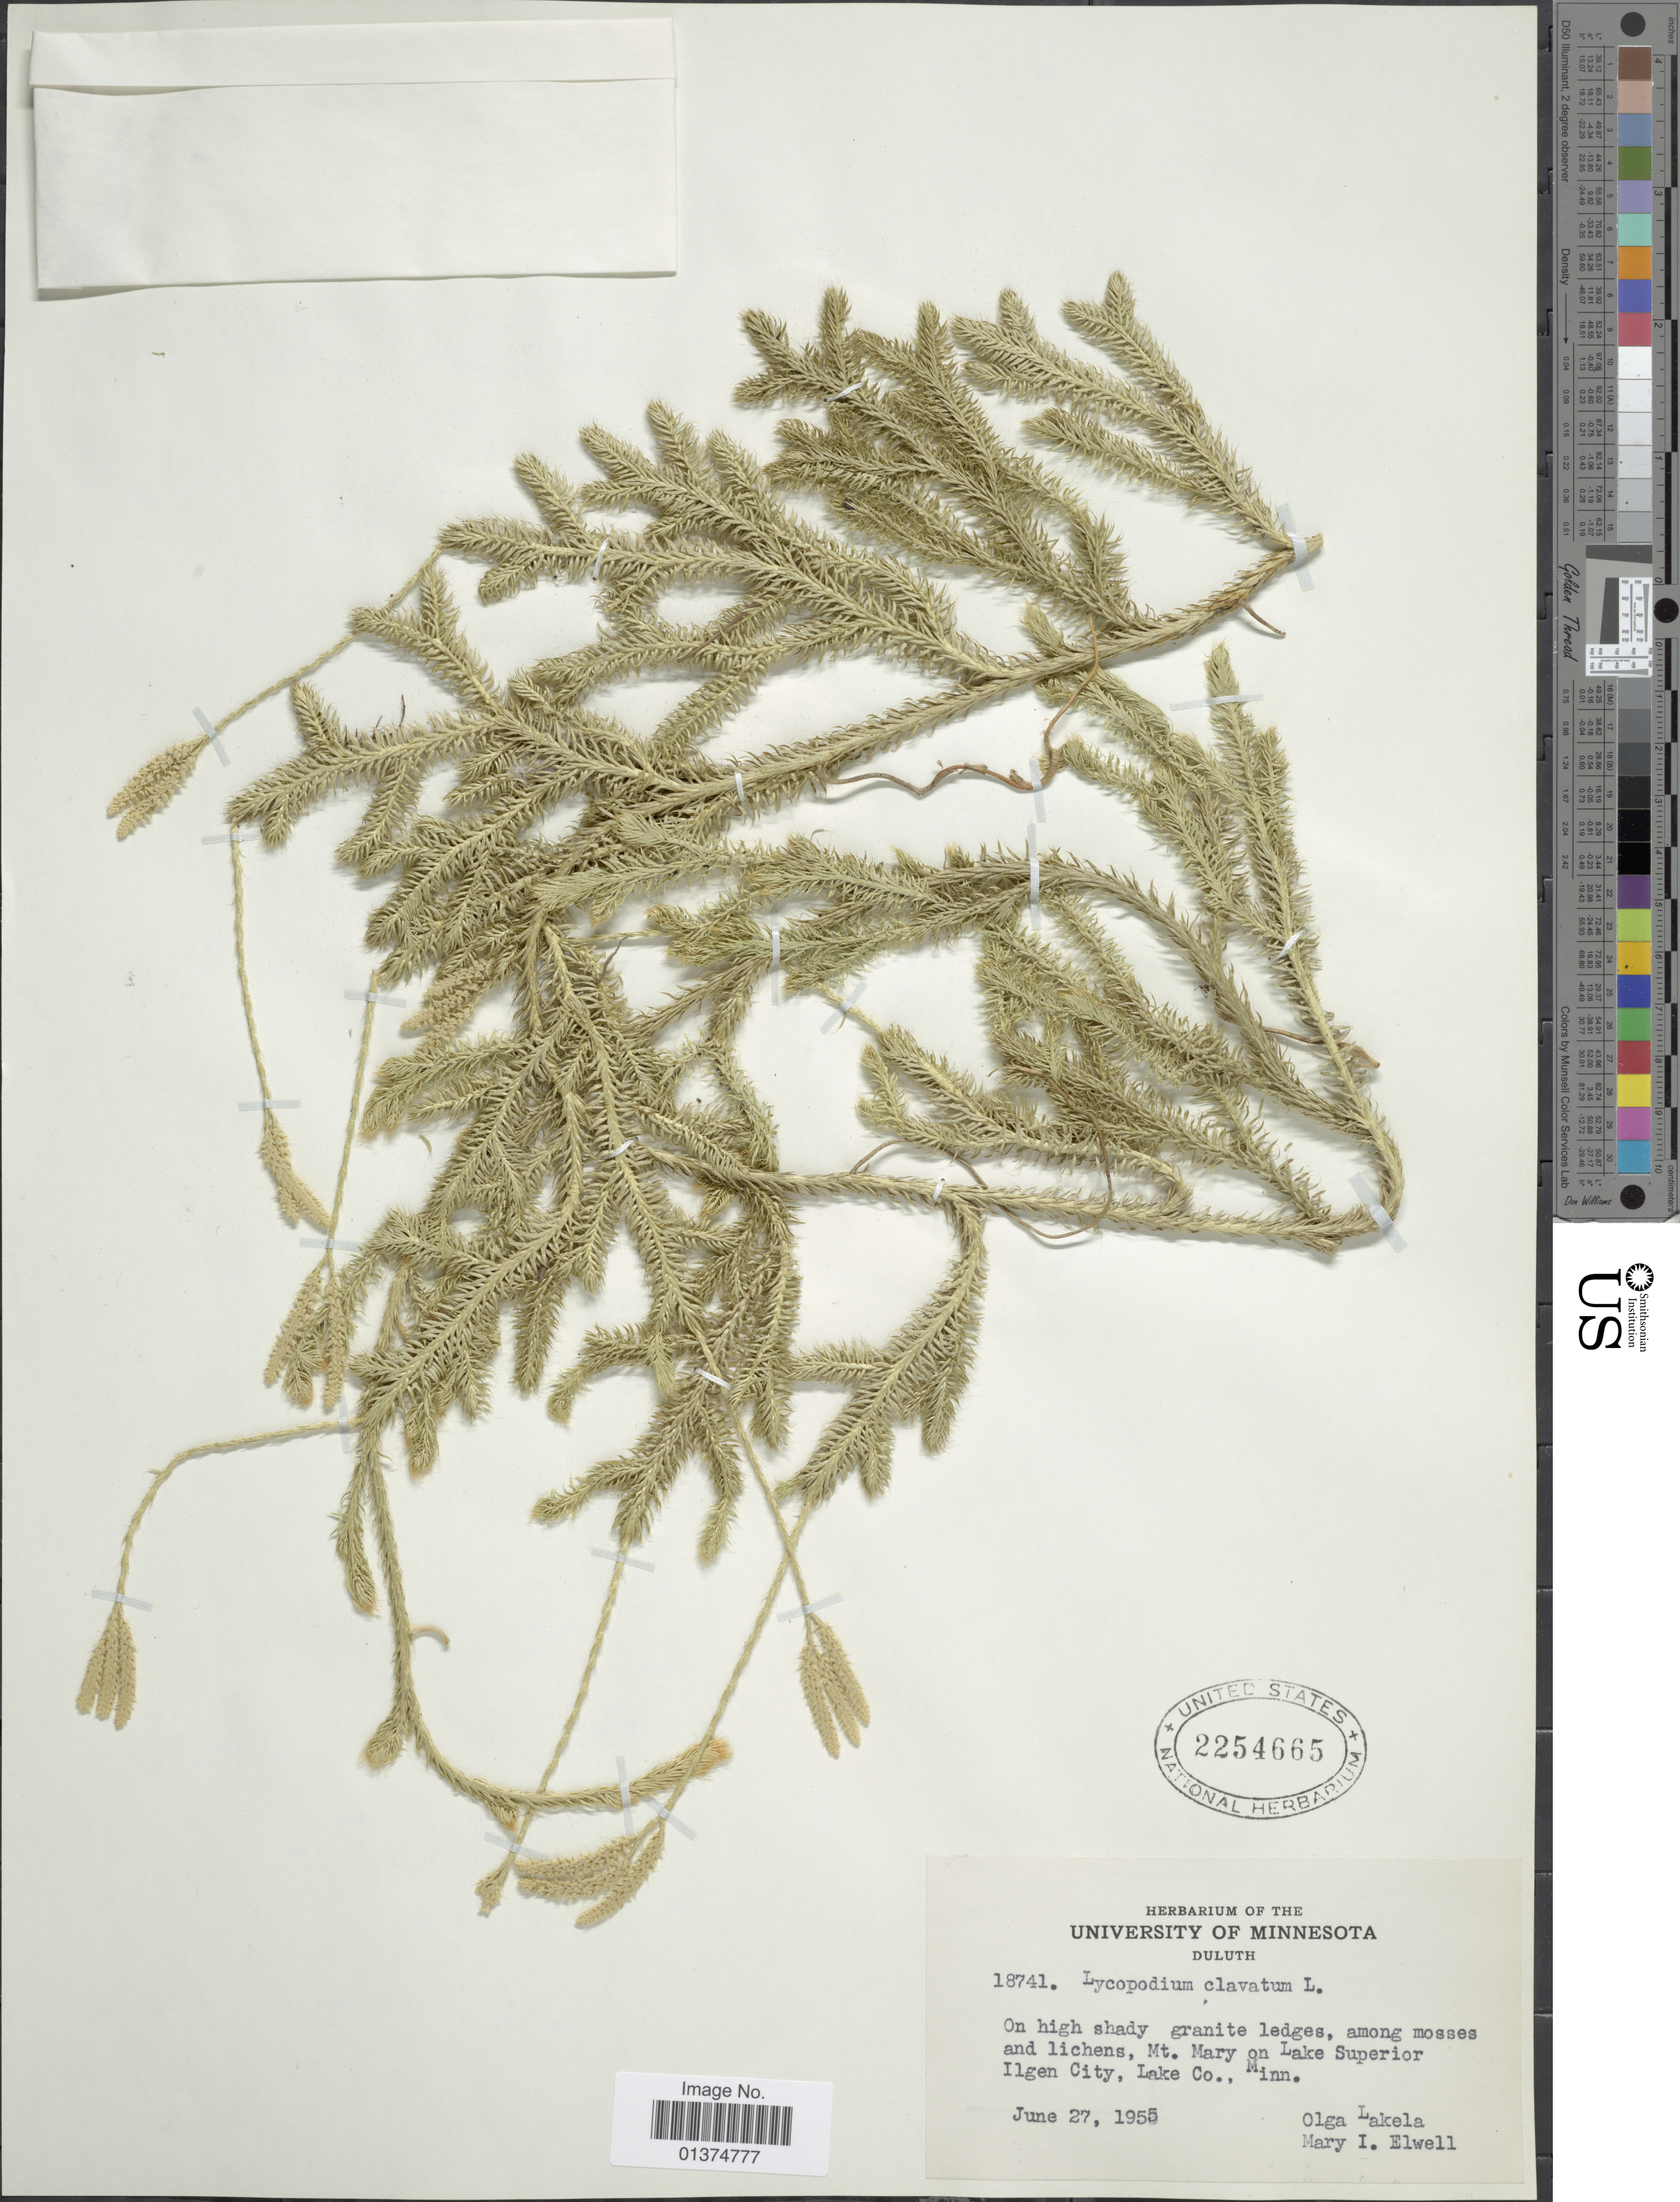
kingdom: Plantae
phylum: Tracheophyta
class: Lycopodiopsida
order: Lycopodiales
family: Lycopodiaceae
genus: Lycopodium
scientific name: Lycopodium clavatum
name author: L.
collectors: O. K. Lakela & M. Elwell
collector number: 18741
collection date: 1953-06-27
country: United States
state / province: Minnesota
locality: On high shady granite ledges, among mosses and lichens, Mt Mary on Lake Superior Ilgeb City, Lake Co.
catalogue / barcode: US 2254665